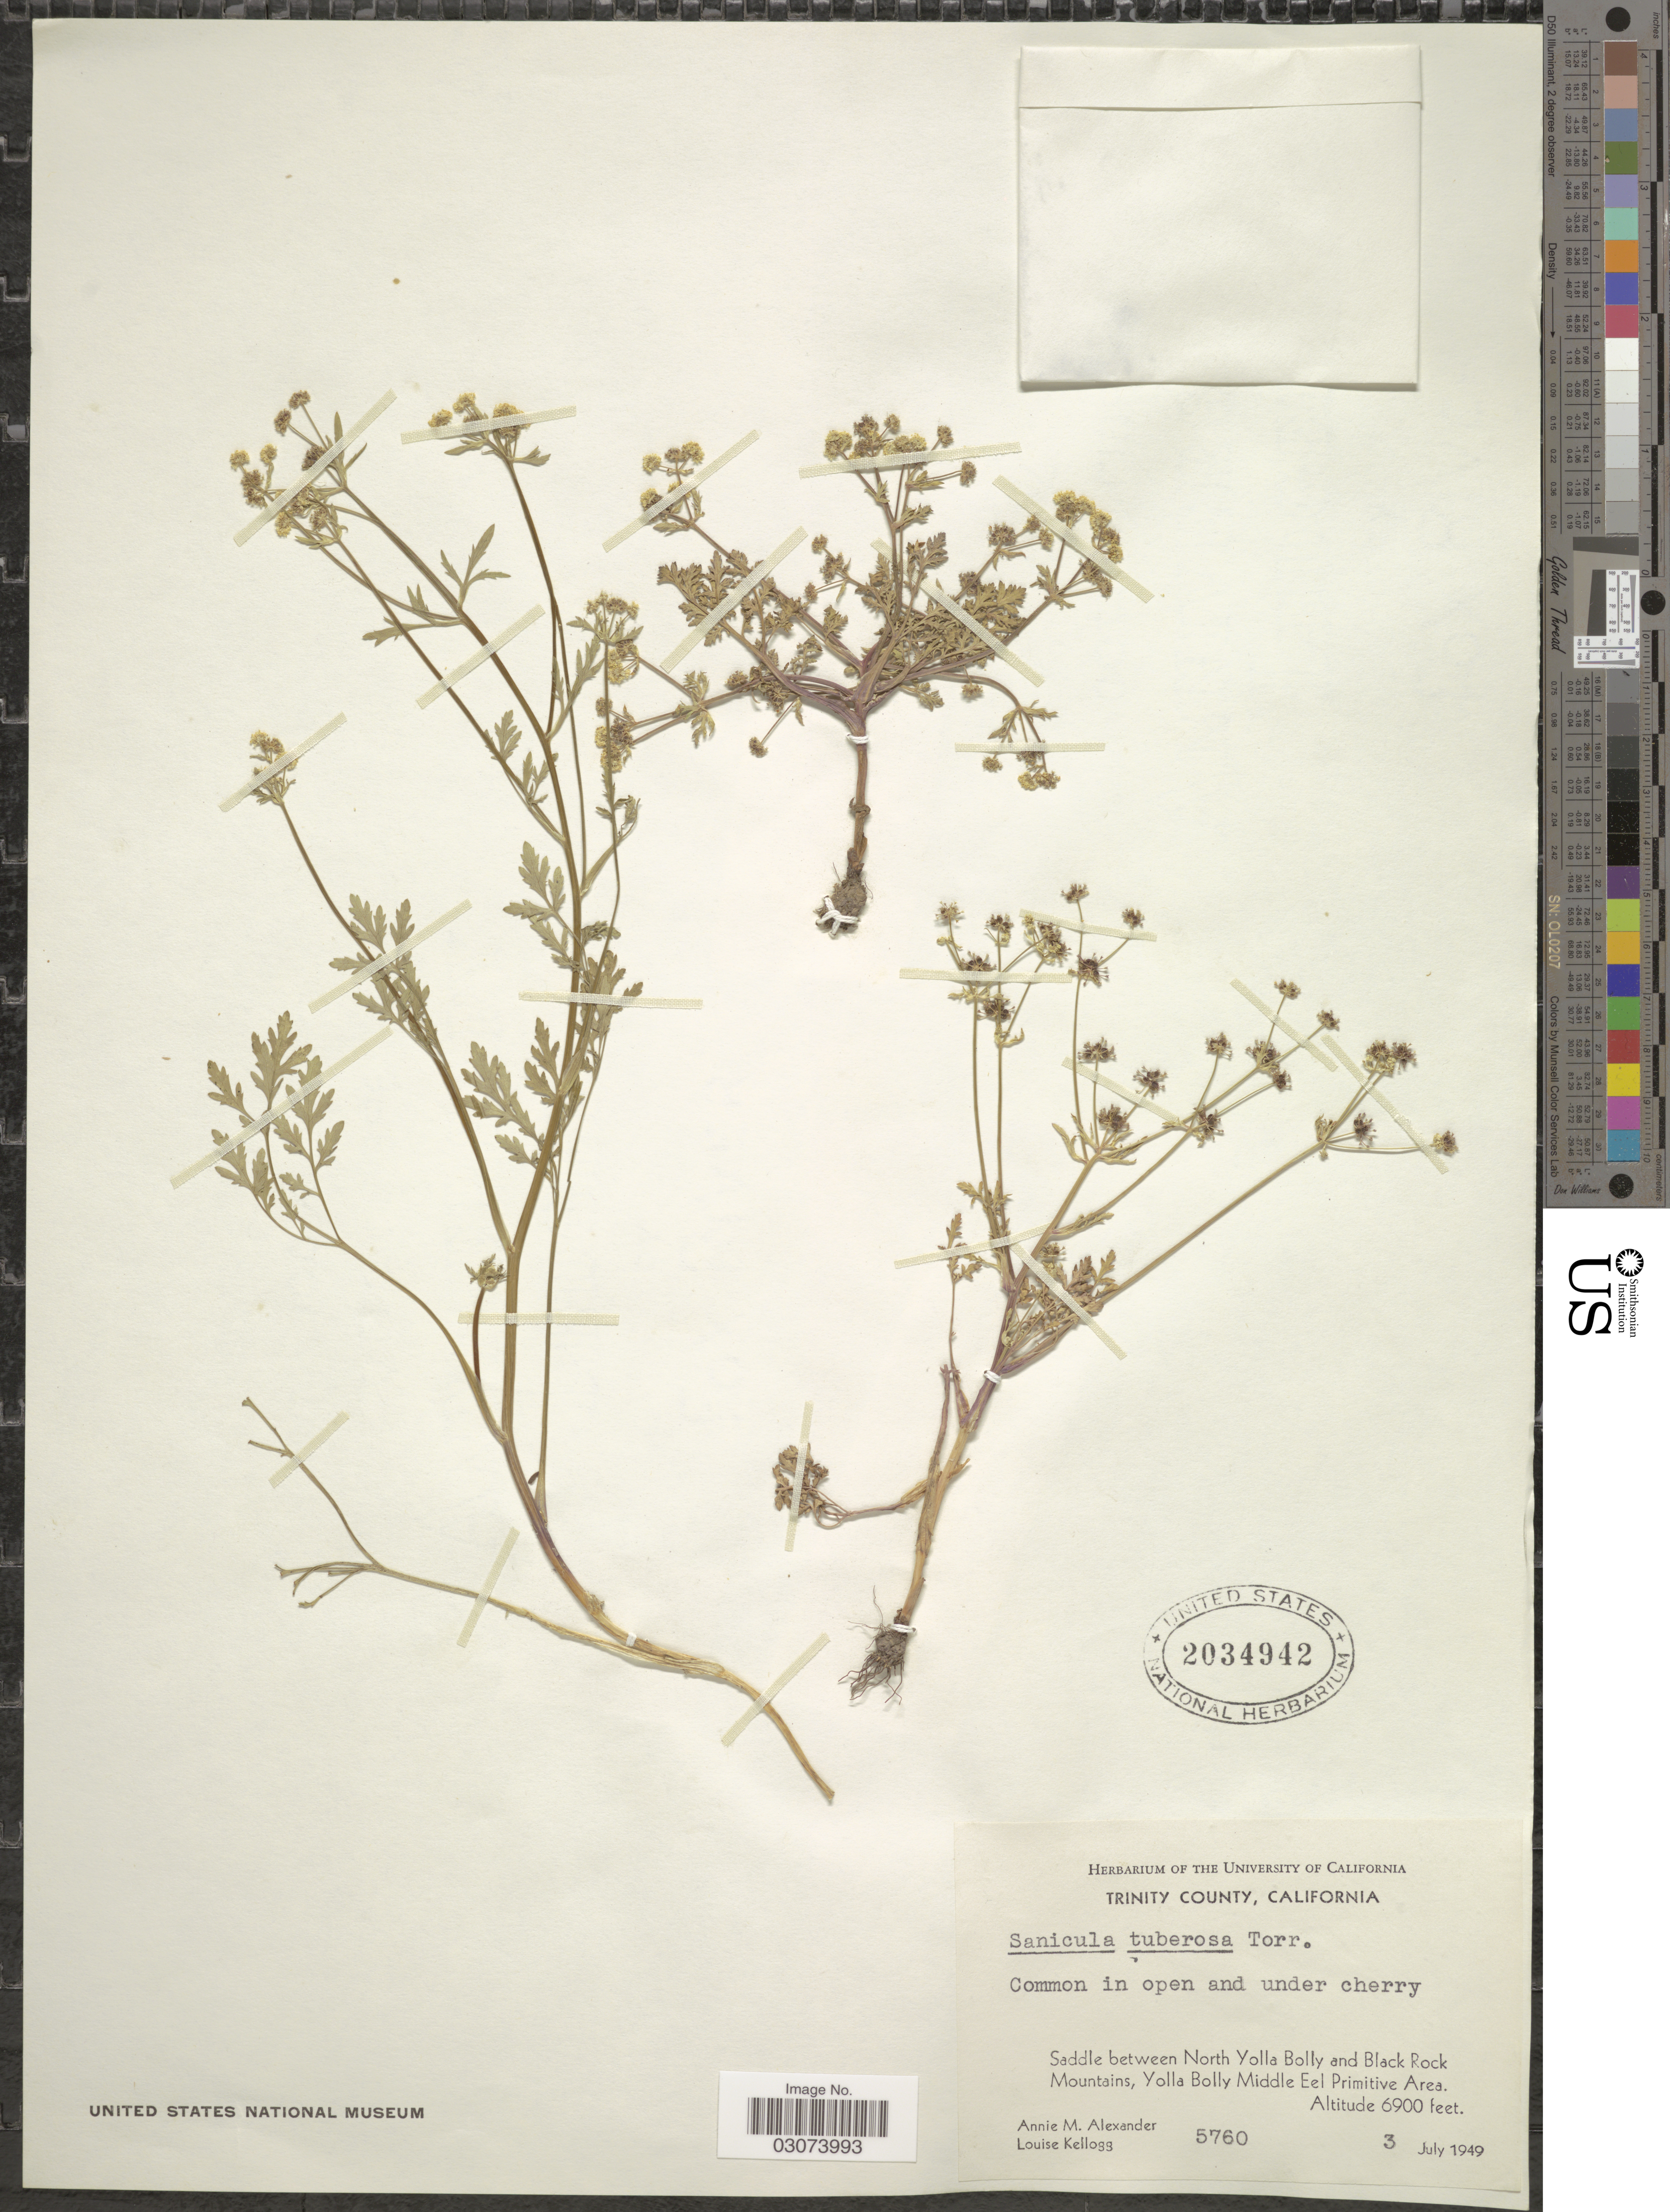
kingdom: Plantae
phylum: Tracheophyta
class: Magnoliopsida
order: Apiales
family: Apiaceae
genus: Sanicula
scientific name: Sanicula tuberosa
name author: Torr.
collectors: A. M. Alexander & L. Kellog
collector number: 5760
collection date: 1949-07-03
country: United States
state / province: California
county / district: Trinity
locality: Trinity County. Saddle between North Yolla Bolly and Black Rock Mountains, Yolla Bolly Middle Eel Primitive Area.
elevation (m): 2103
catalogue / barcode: US 2034942